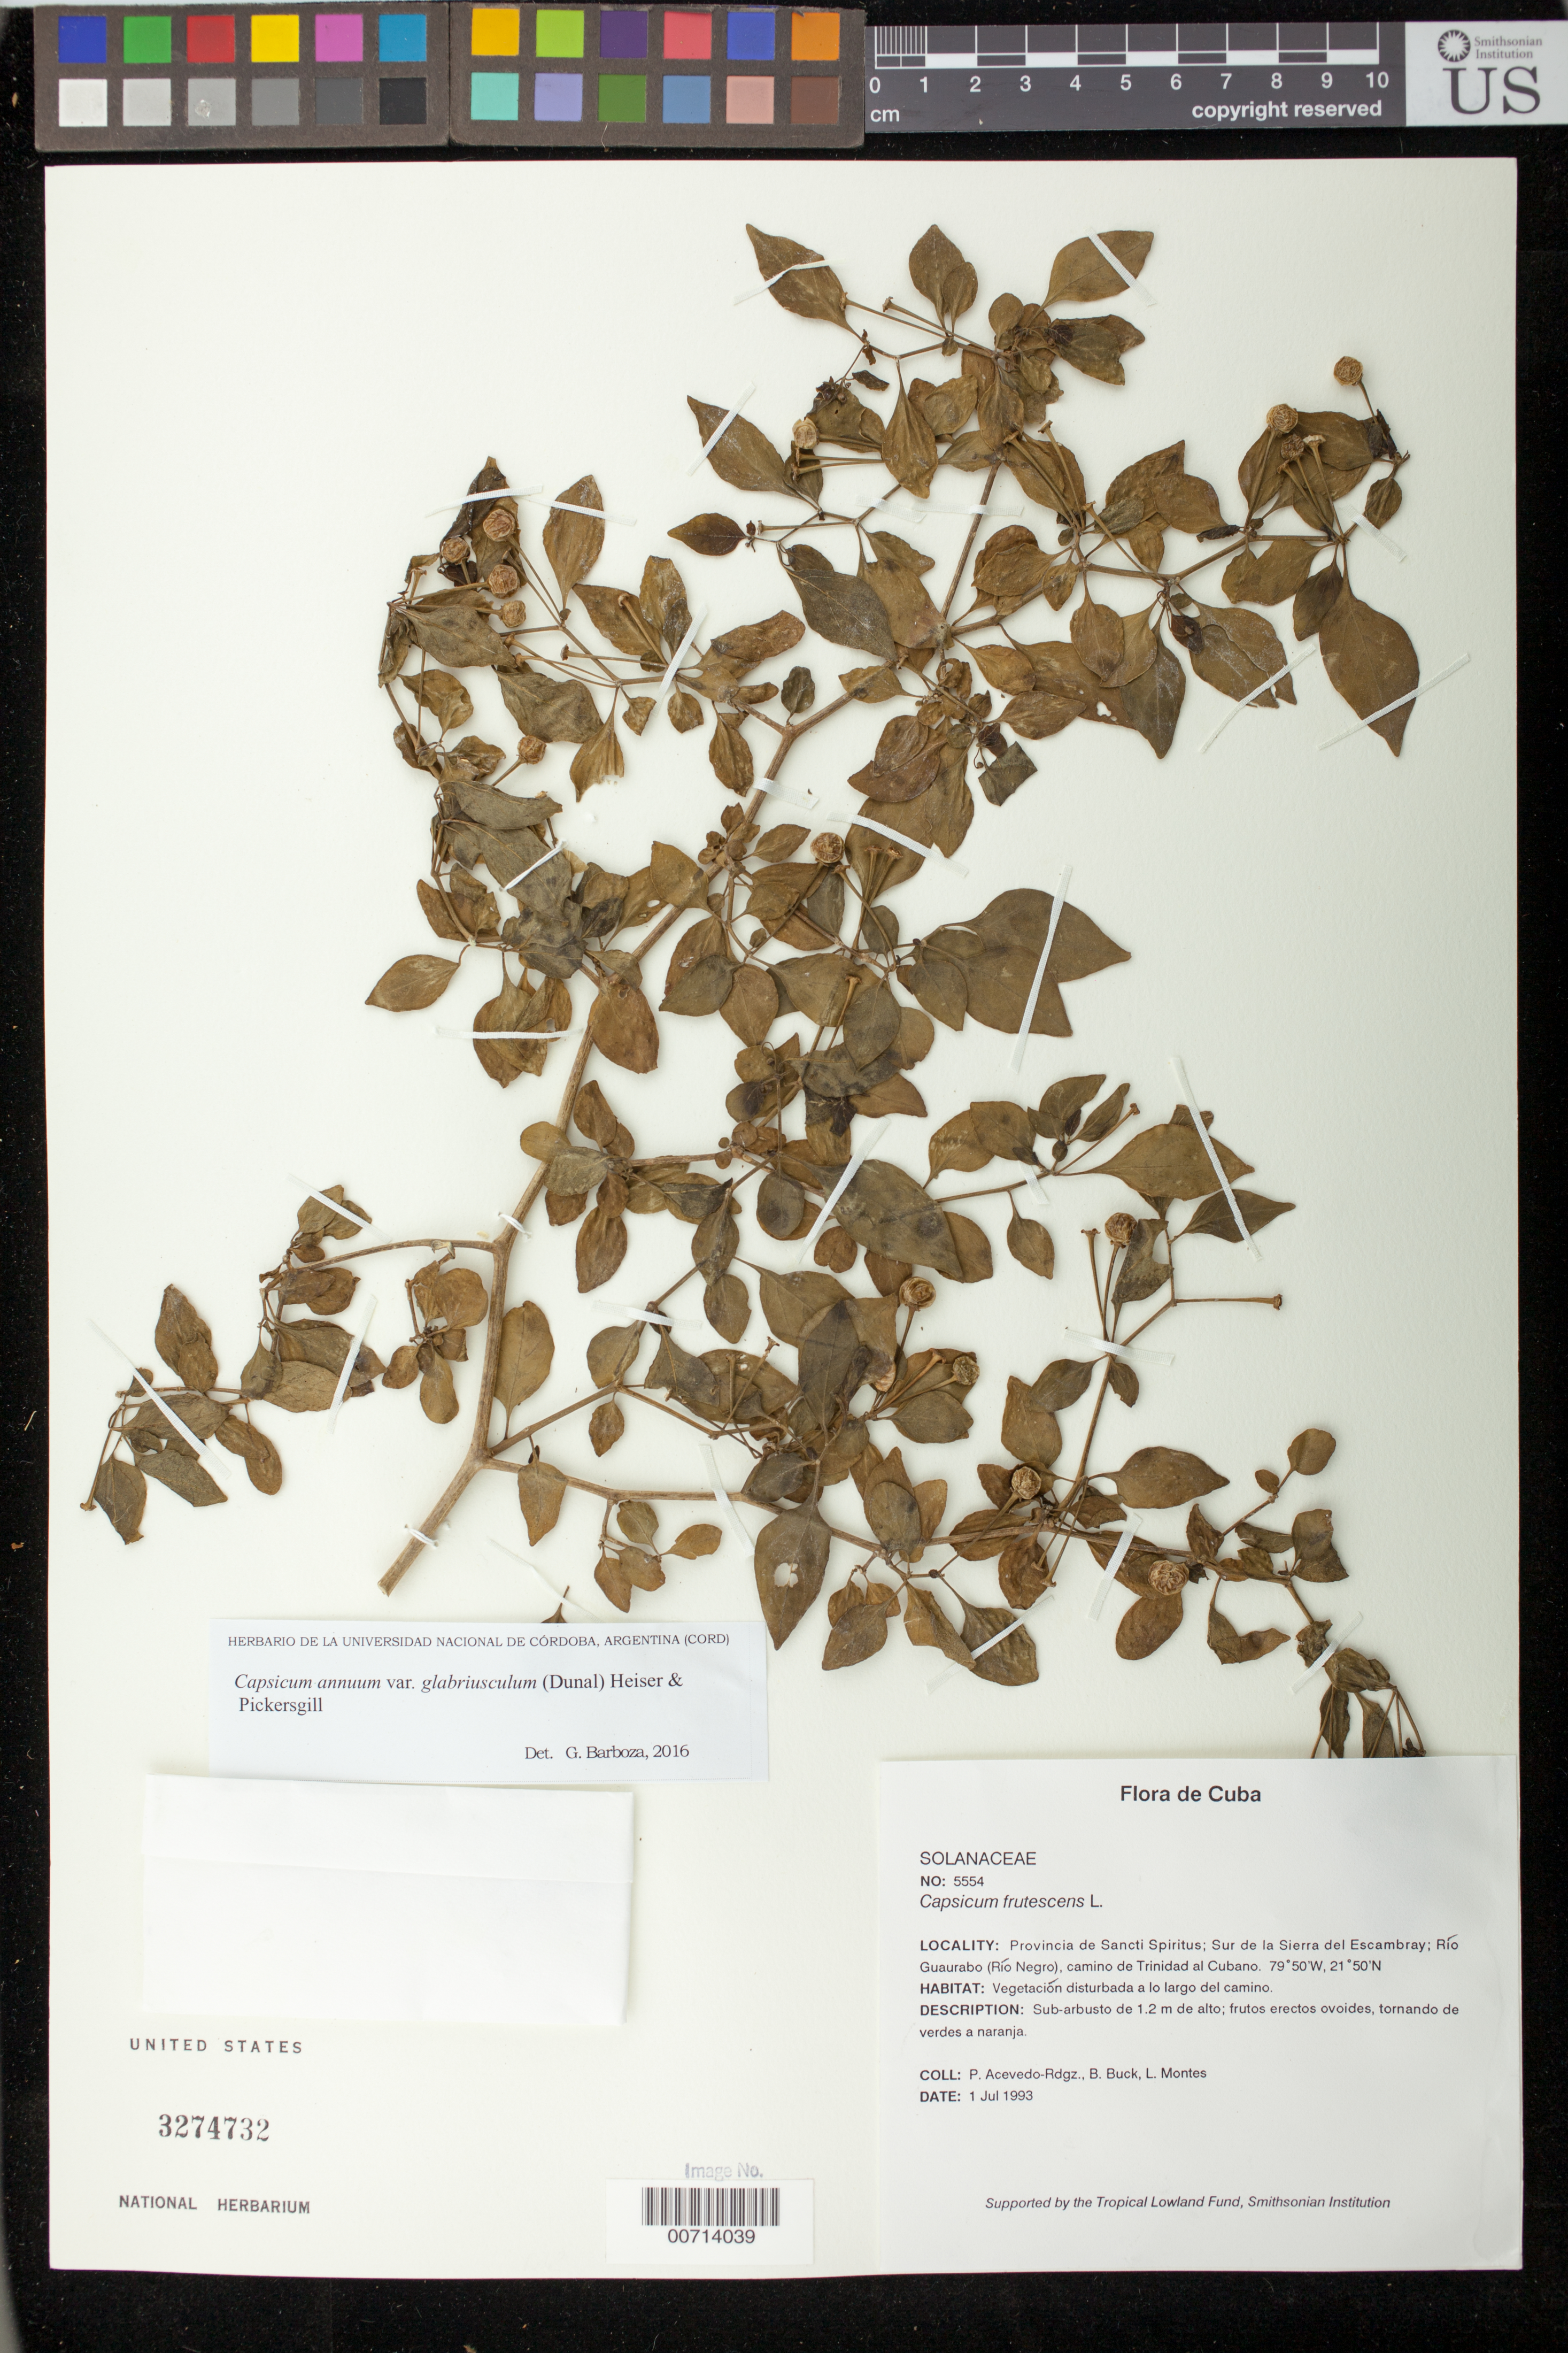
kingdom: Plantae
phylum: Tracheophyta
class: Magnoliopsida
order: Solanales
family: Solanaceae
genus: Capsicum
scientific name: Capsicum annuum var. glabriusculum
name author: (Dunal) Heiser & Pickersgill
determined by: Barboza, G. E., (CORD), Museo Botanico - Cordoba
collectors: P. Acevedo-Rodr., B. Buck & L. Montes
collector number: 5554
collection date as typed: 01 Jul 1993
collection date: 1993-07-01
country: Cuba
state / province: Sancti Spiritus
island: Cuba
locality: Sur de la Sierra del Escambray; Río Guaurabo (Río Negro), camino de Trinidad al Cubano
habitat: Vegetacion disturbada a lo largo del camino.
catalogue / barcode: US 3274732